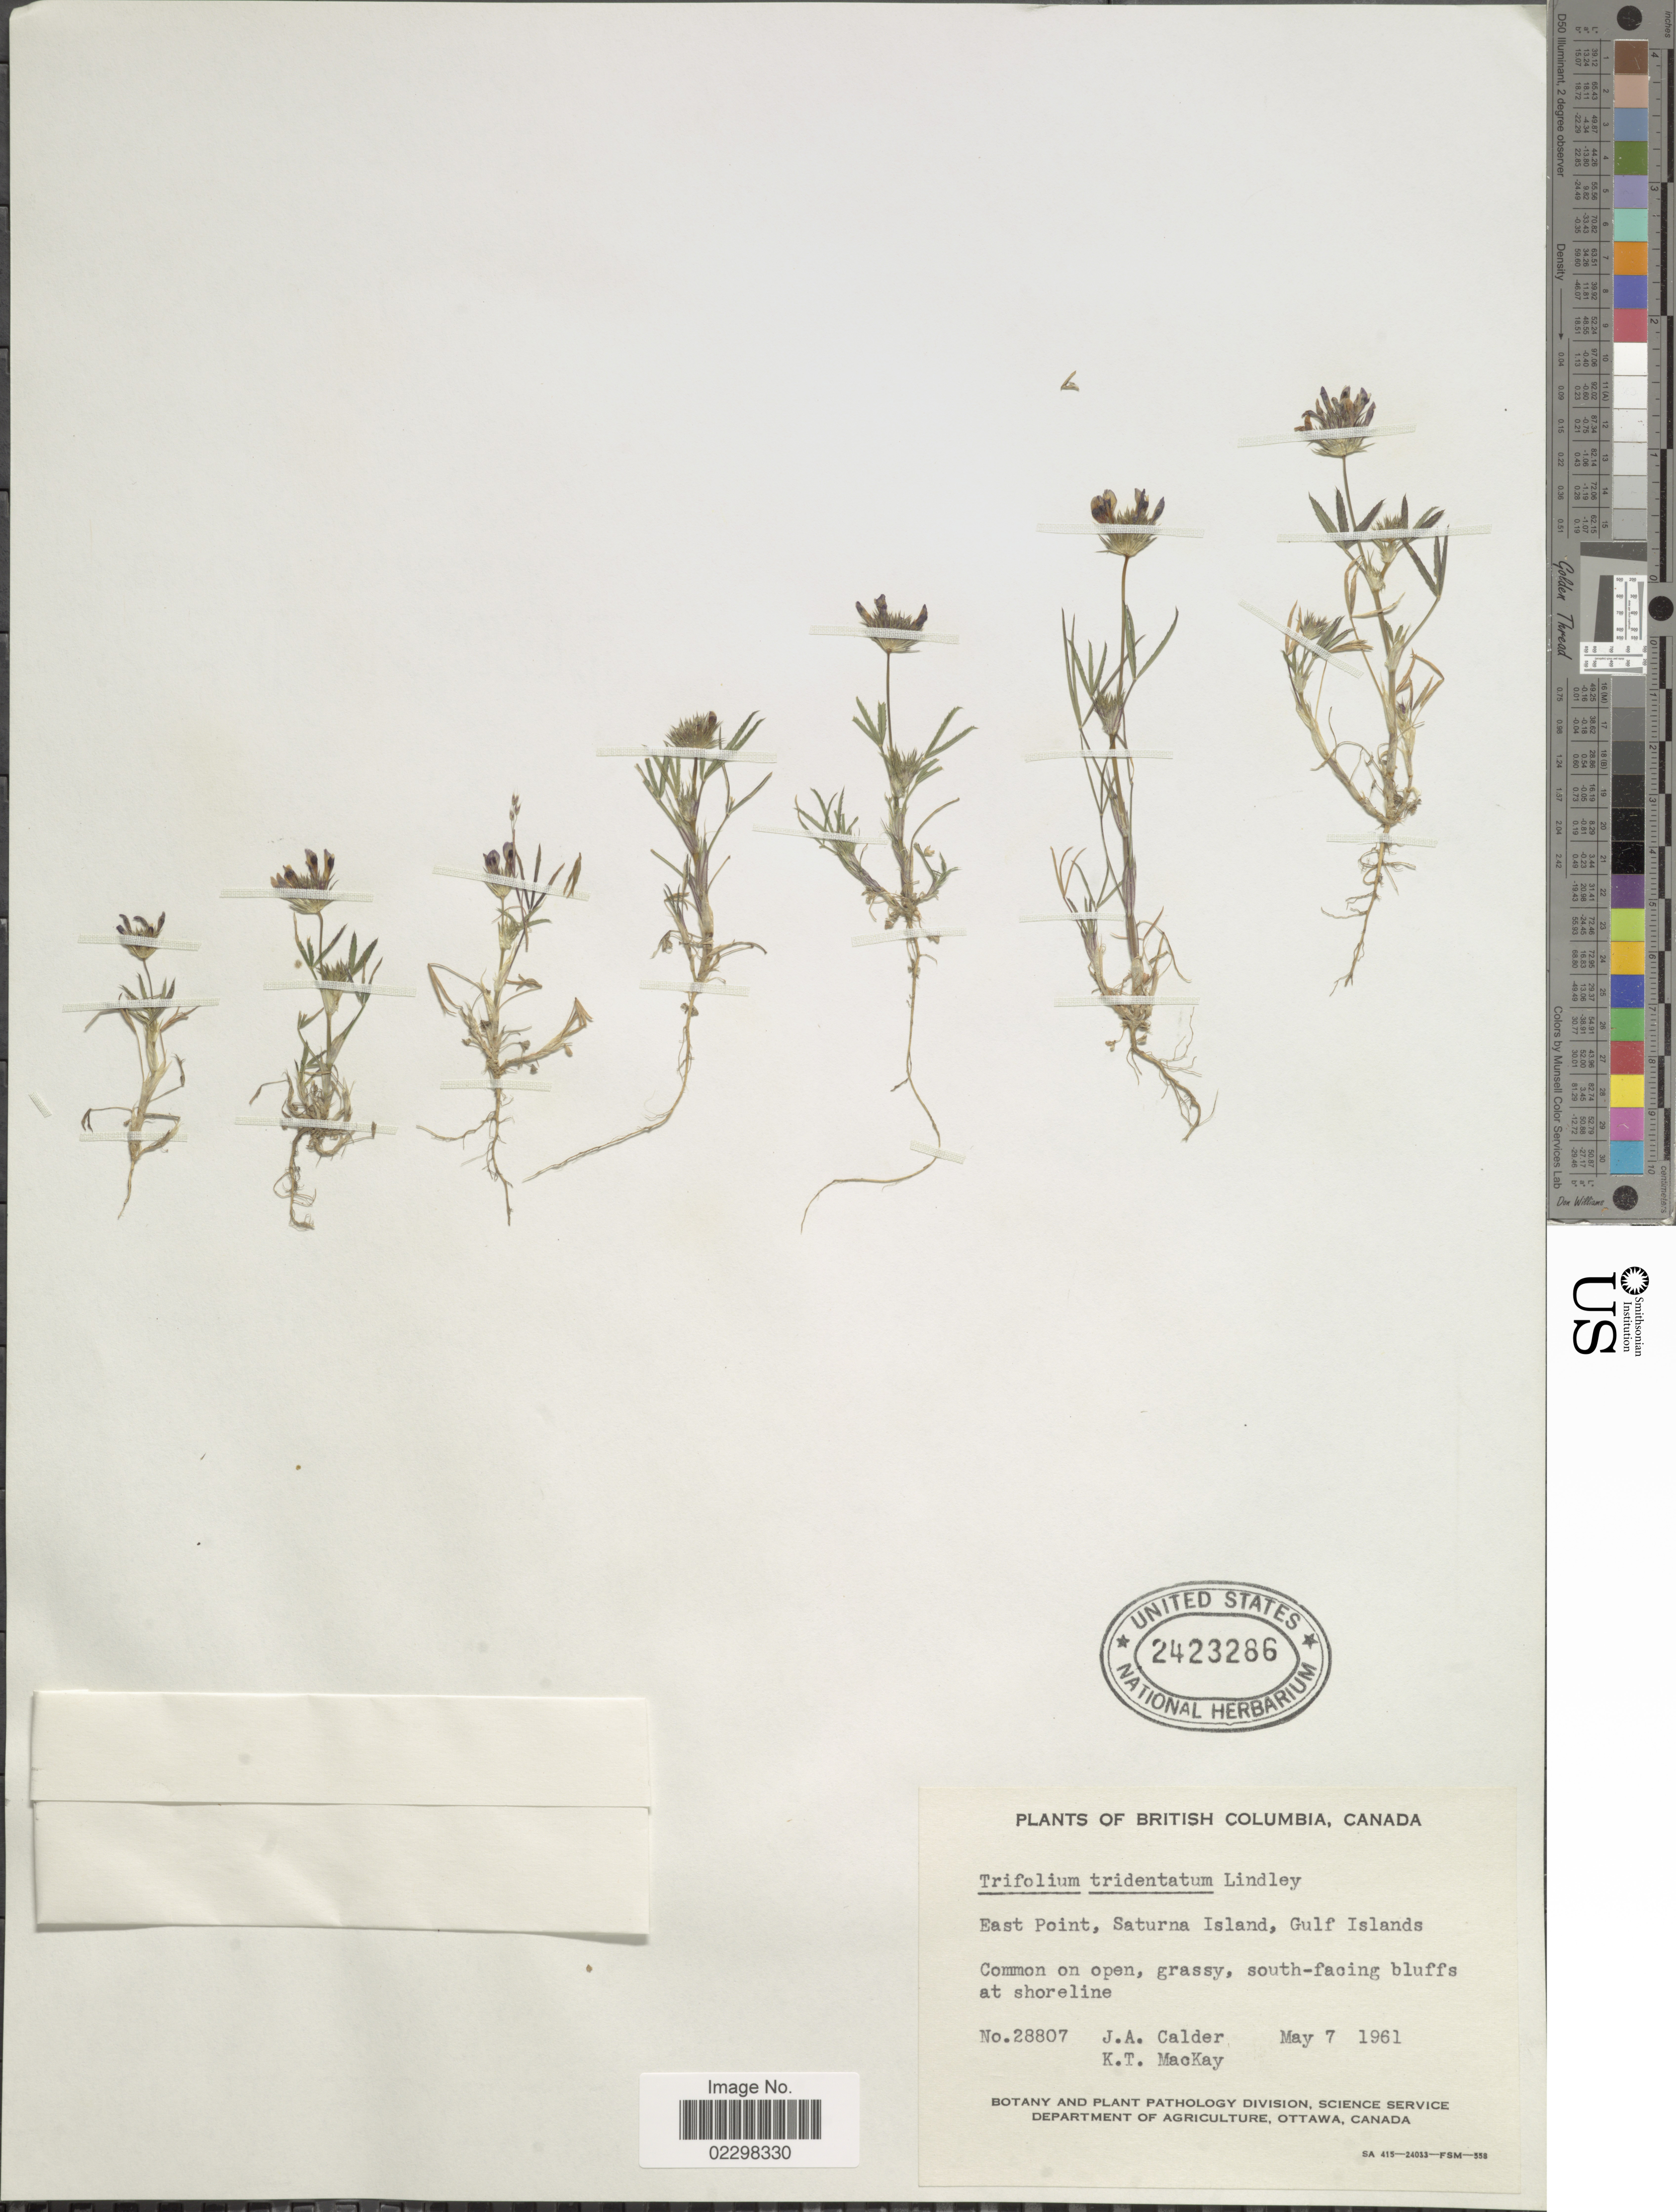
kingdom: Plantae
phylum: Tracheophyta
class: Magnoliopsida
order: Fabales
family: Fabaceae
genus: Trifolium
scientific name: Trifolium tridentatum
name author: Lindl.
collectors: J. A. Calder & K. T. Mackay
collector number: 28807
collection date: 1961-05-07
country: Canada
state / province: British Columbia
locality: British Columbia, Canada. East Point, Saturna Island, Gulf Islands.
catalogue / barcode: US 2423286